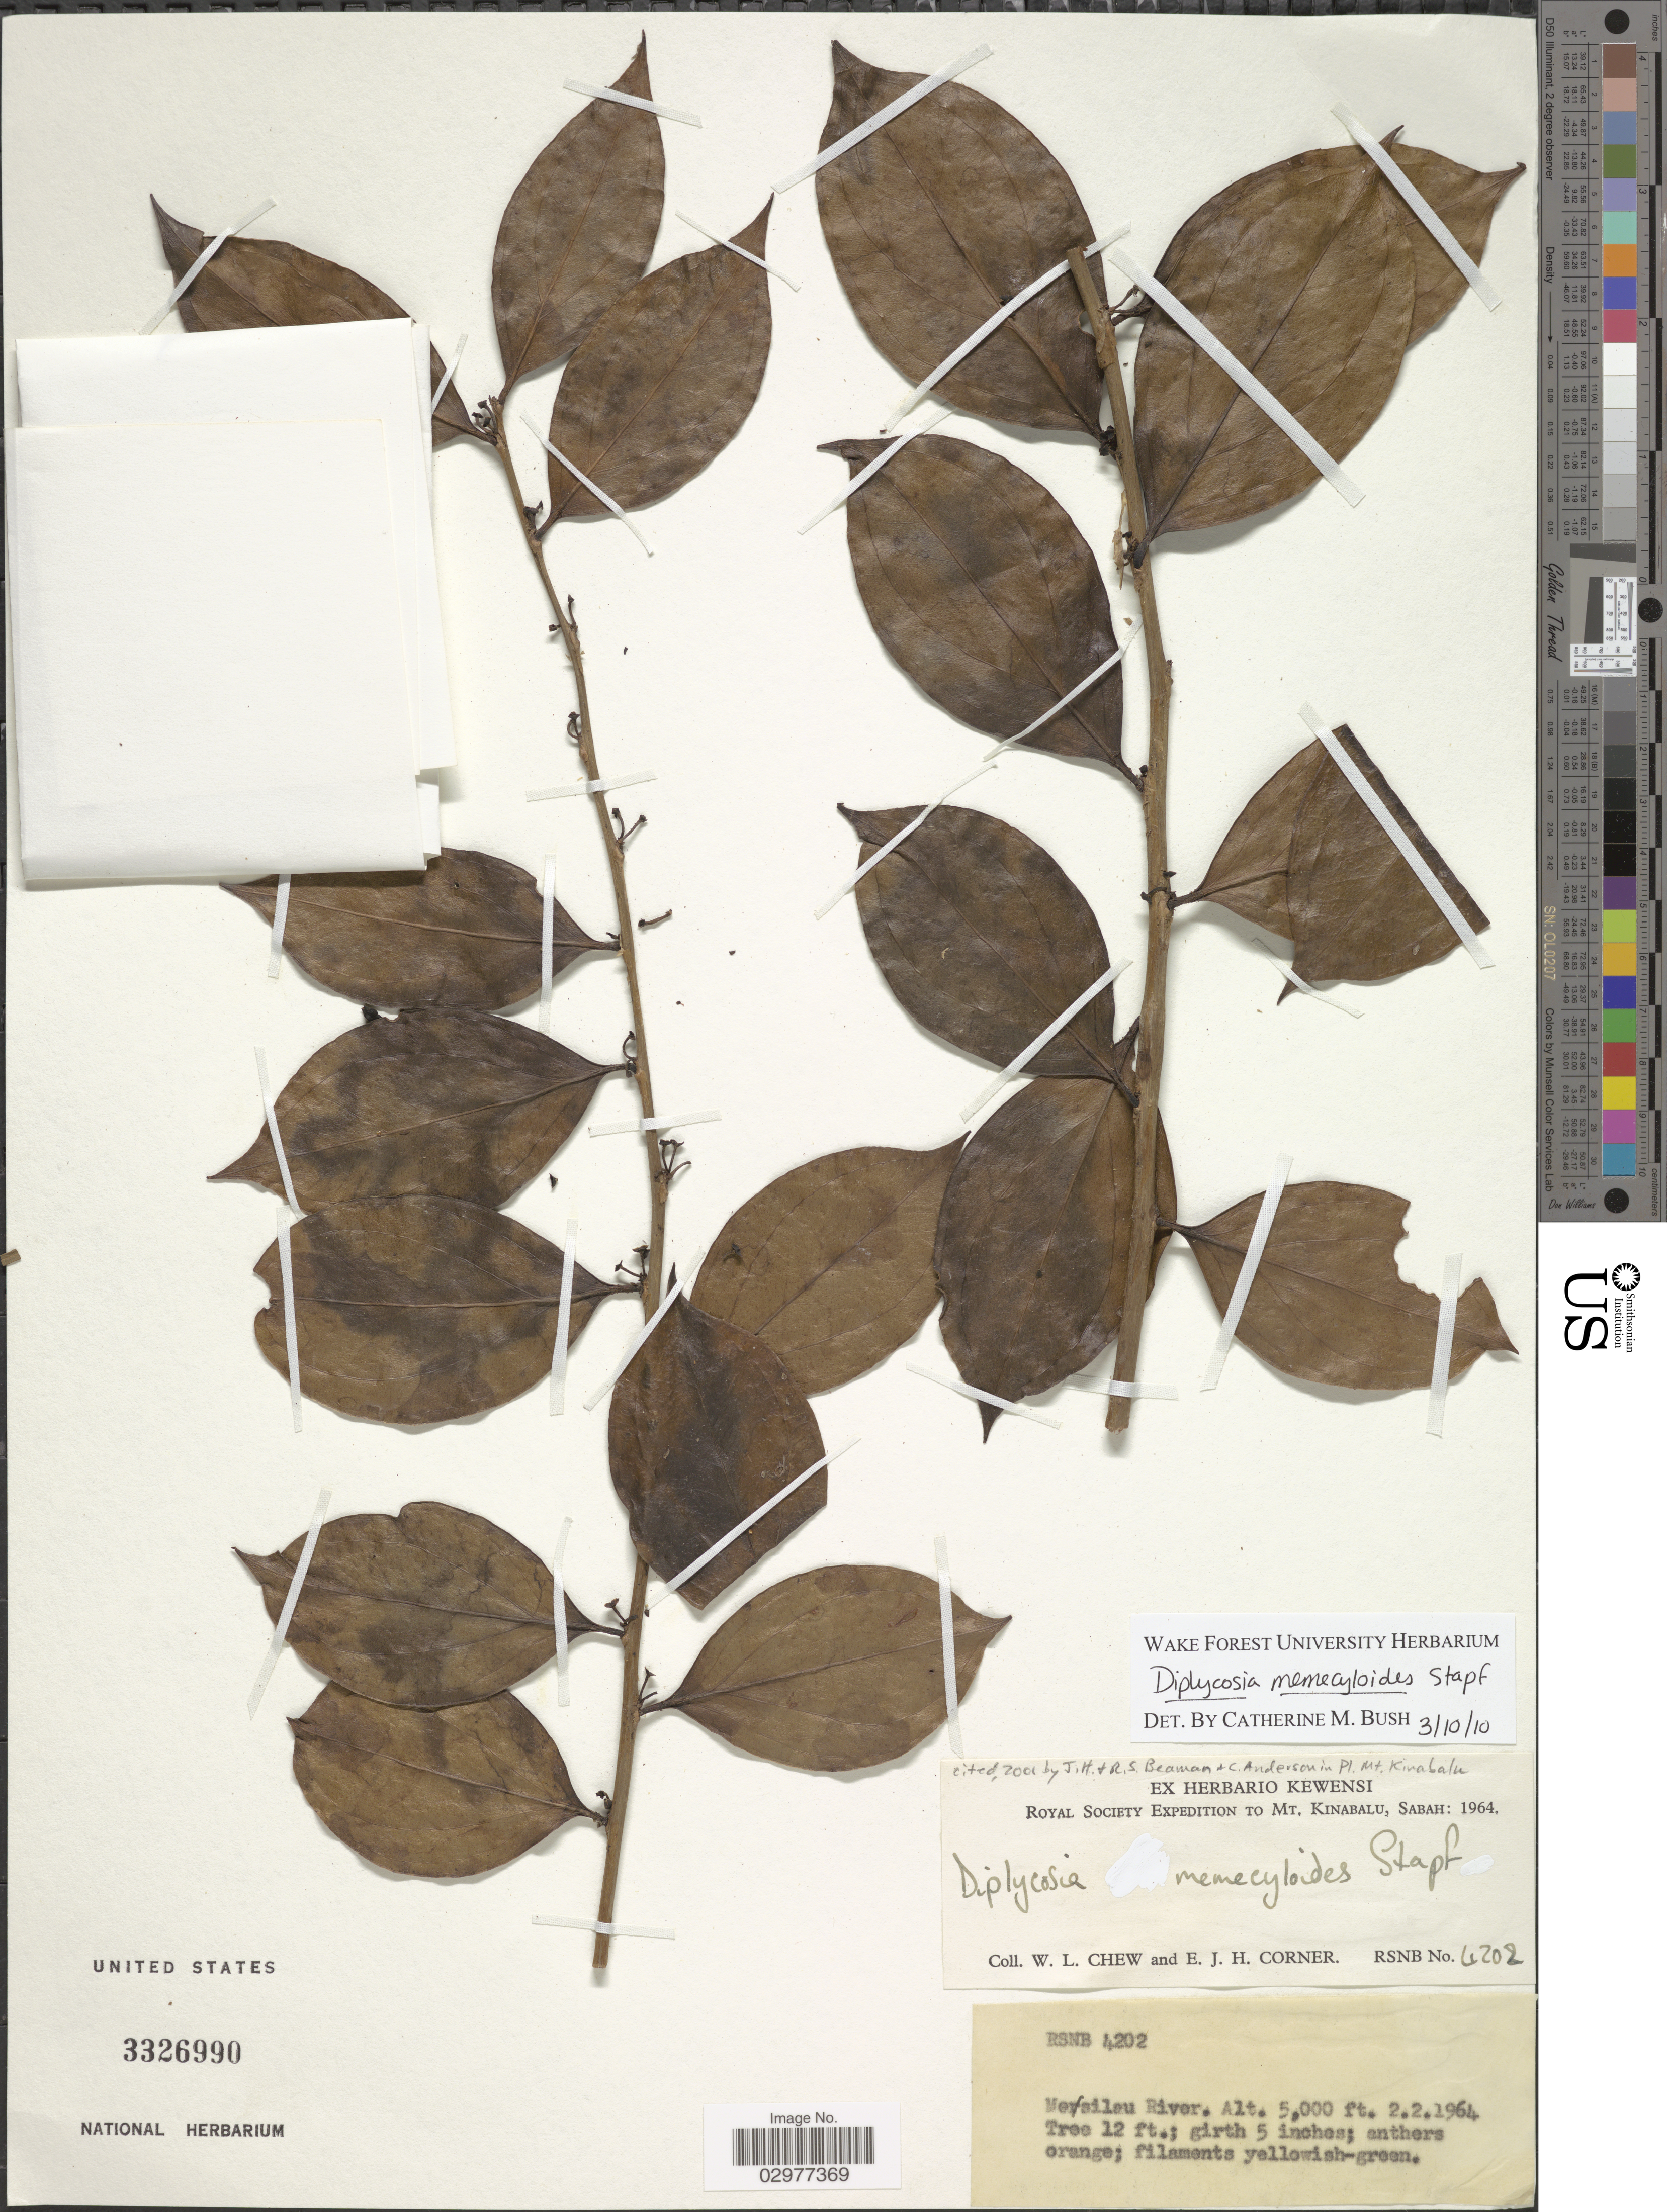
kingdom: Plantae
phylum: Tracheophyta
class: Magnoliopsida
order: Ericales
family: Ericaceae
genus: Diplycosia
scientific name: Diplycosia memecyloides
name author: Stapf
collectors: W. Chew & E. Corner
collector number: RSNB 4202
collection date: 1964-02-02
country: Malaysia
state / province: Sabah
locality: Mt. Kinabalu. Mesileu River.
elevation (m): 1524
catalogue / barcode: US 3326990